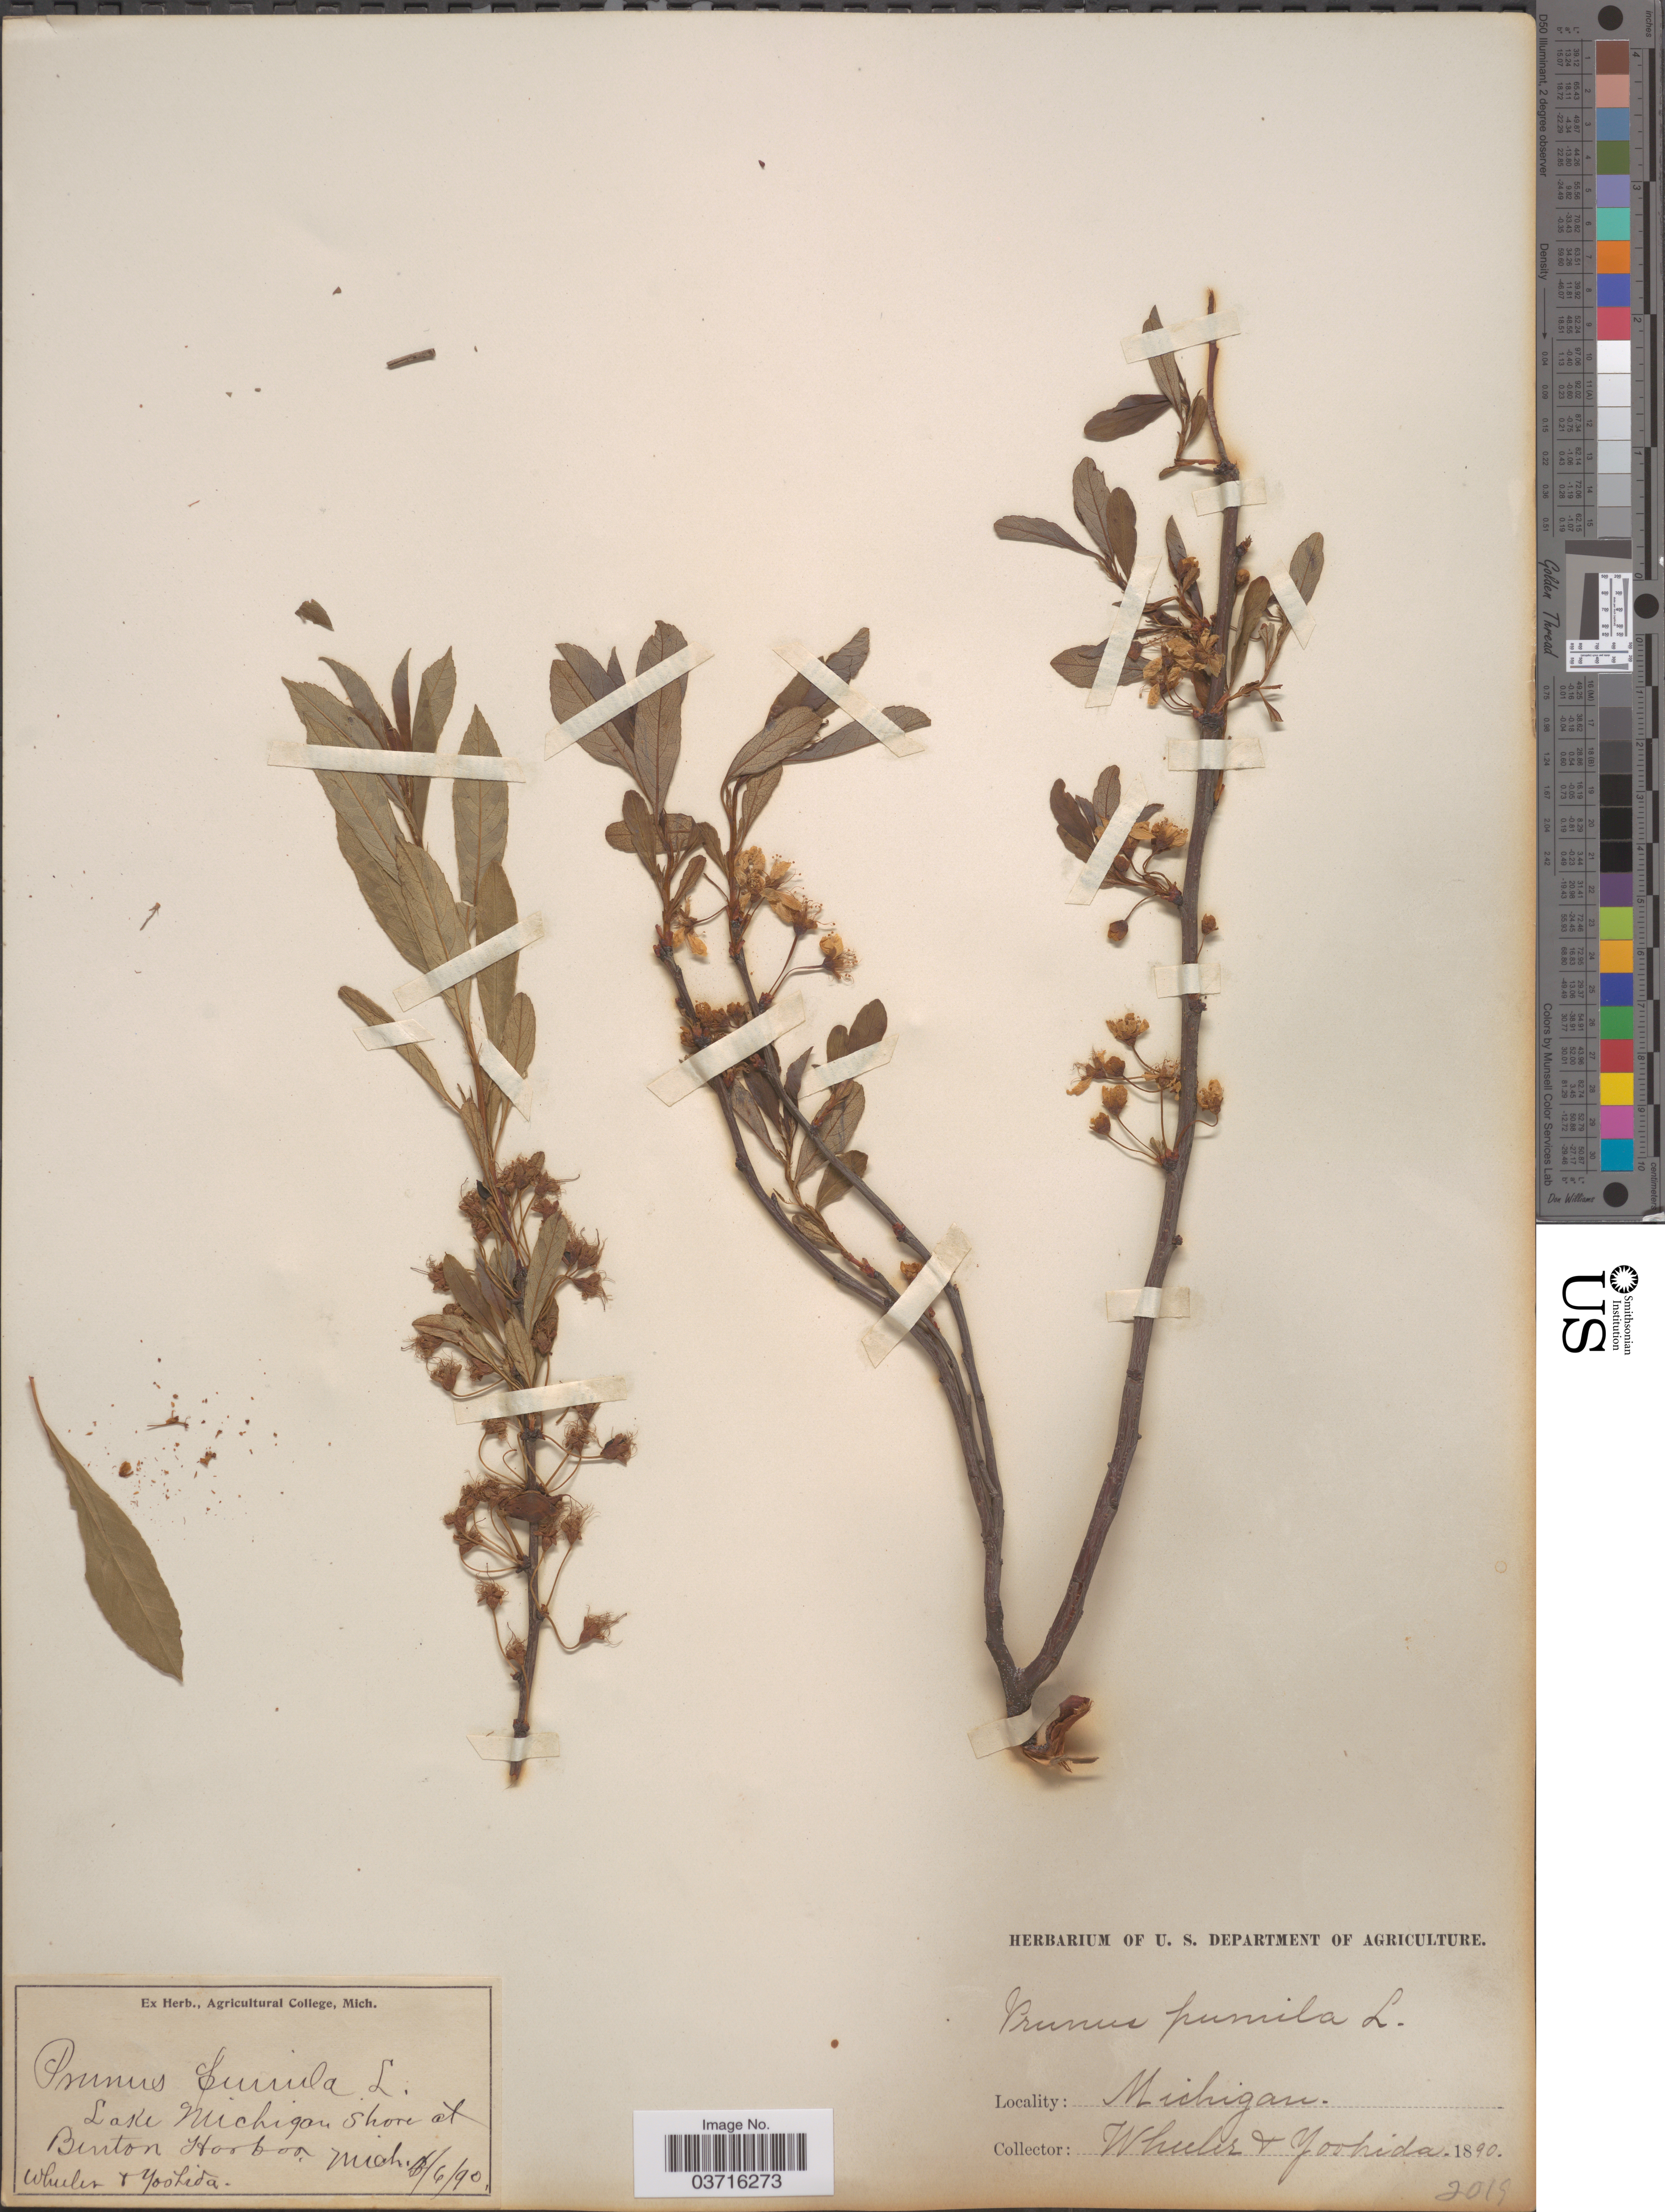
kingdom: Plantae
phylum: Tracheophyta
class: Magnoliopsida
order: Rosales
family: Rosaceae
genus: Prunus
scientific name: Prunus pumila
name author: L.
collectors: -- Wheeler & Yoohida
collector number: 2019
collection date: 1890-08-06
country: United States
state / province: Michigan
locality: Lake Michigan shore at Benton Harbor.